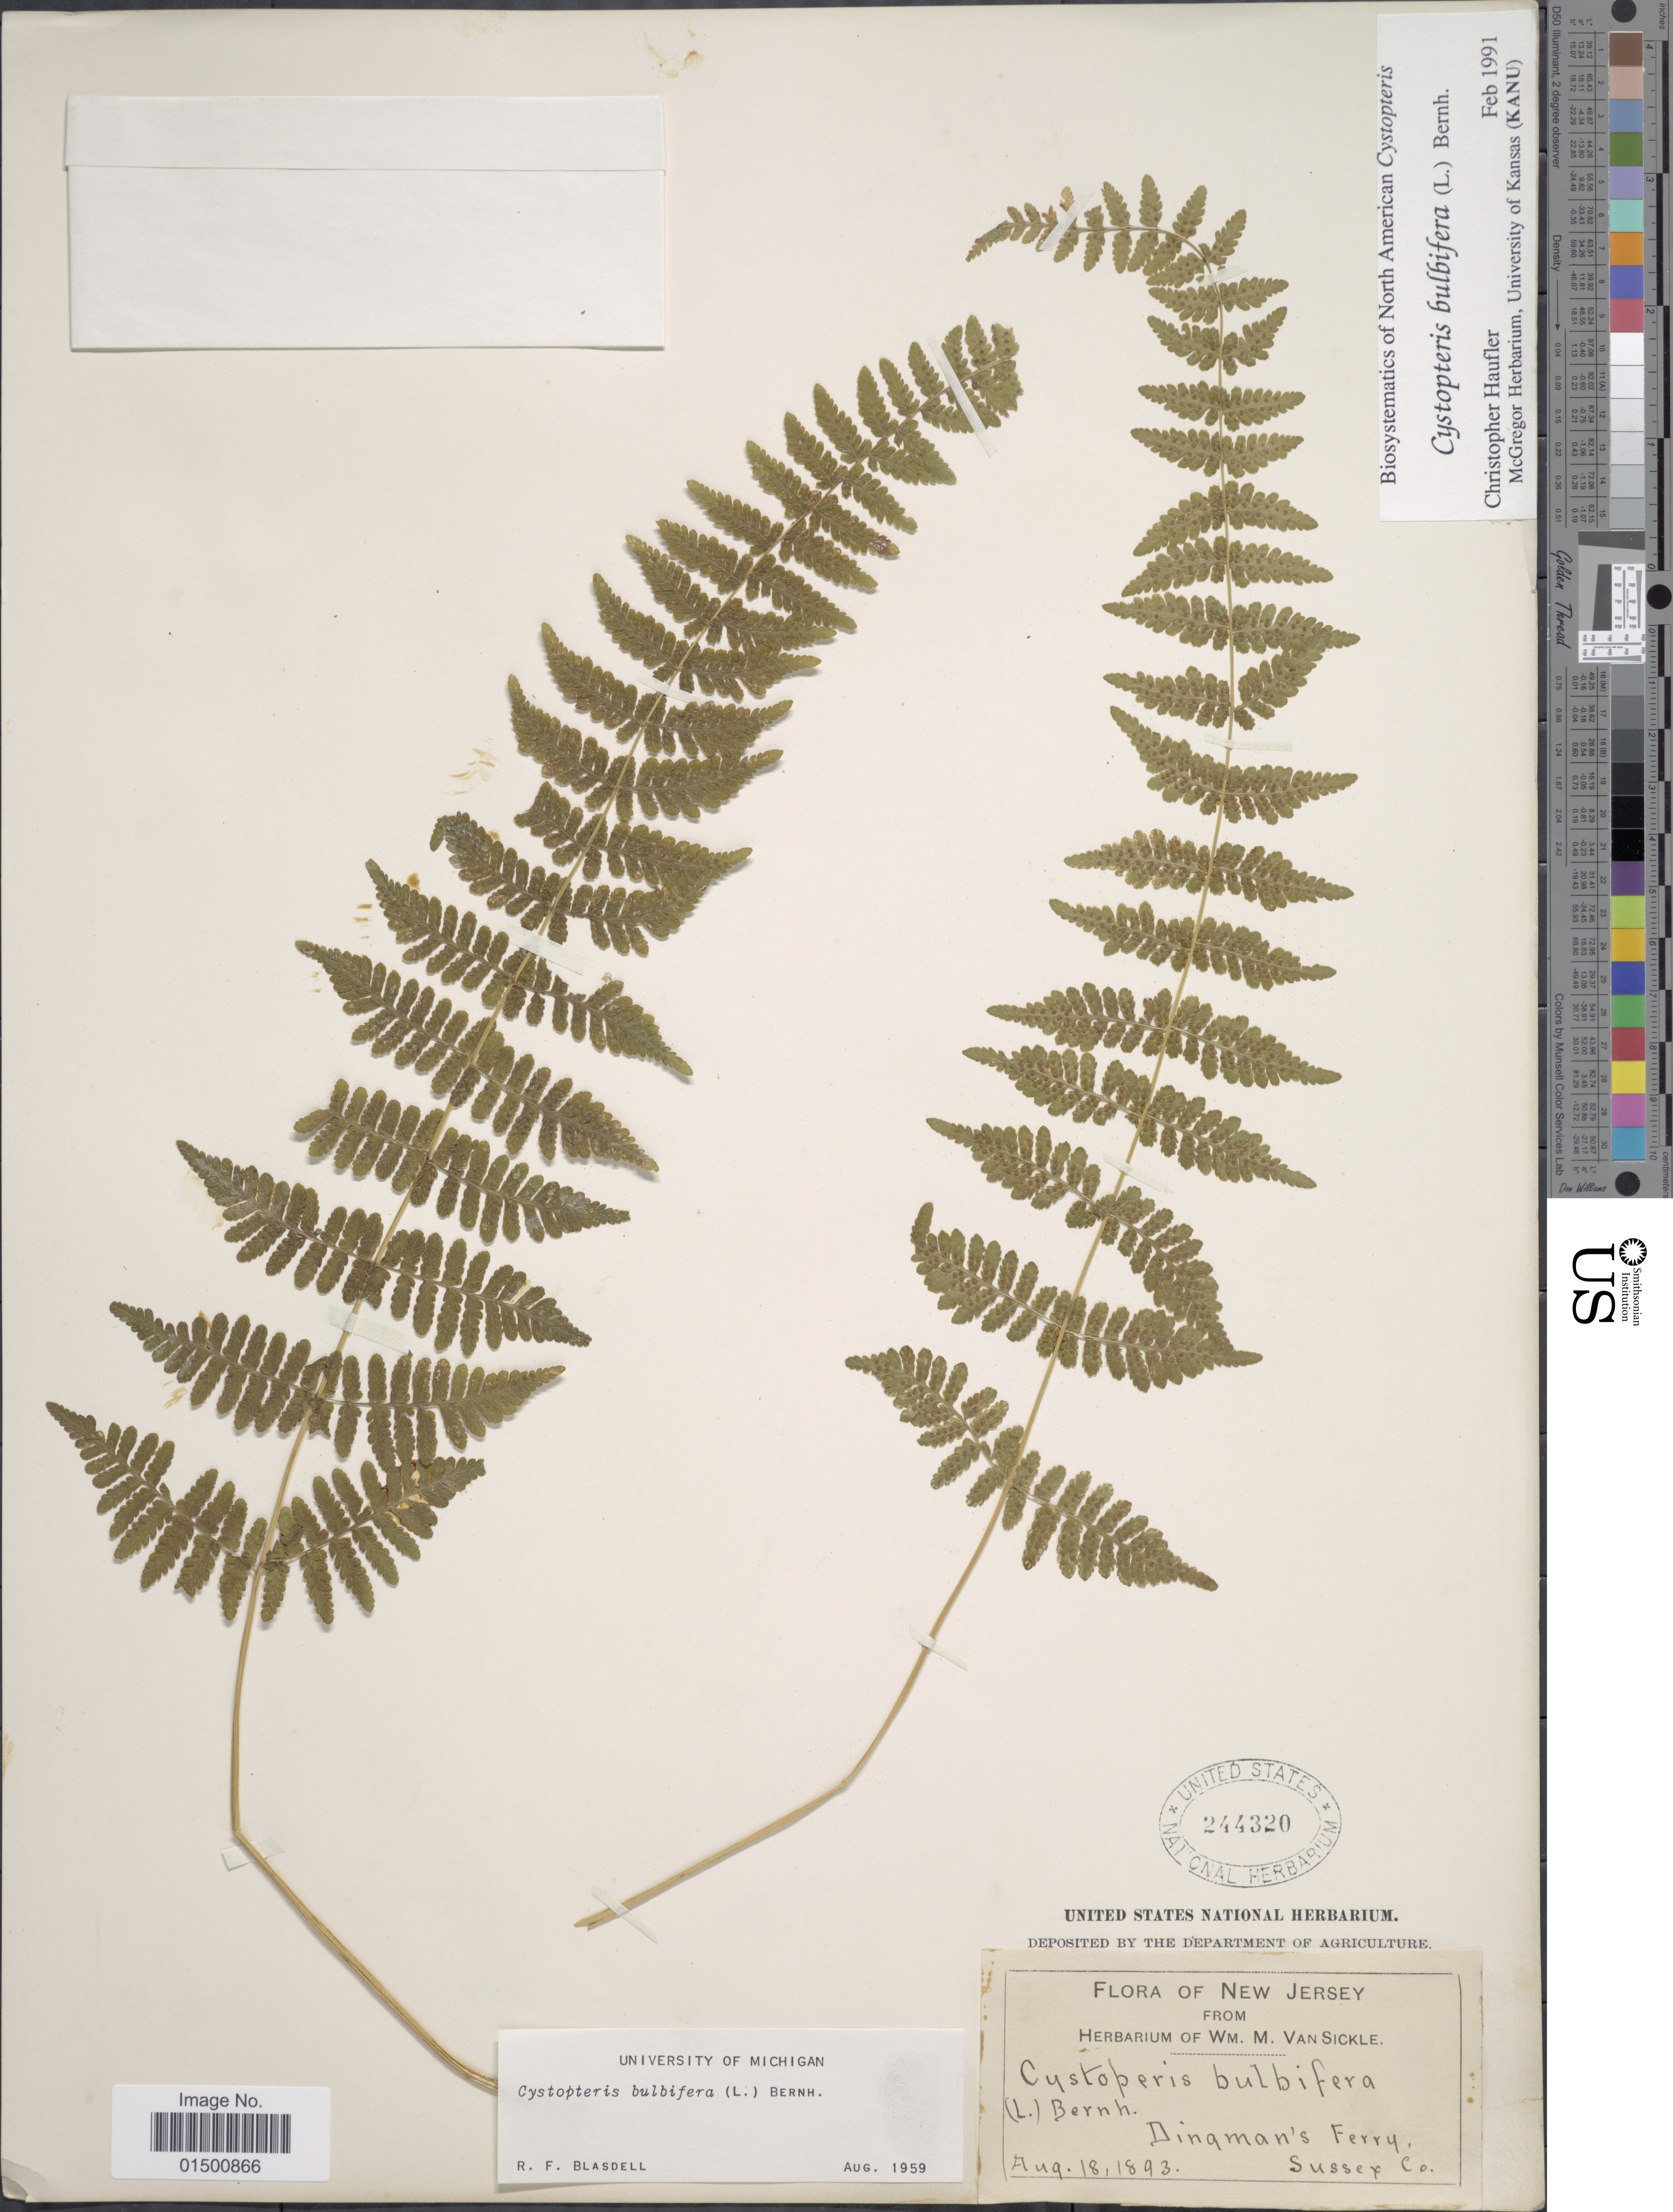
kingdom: Plantae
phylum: Tracheophyta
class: Polypodiopsida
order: Polypodiales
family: Cystopteridaceae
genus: Cystopteris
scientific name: Cystopteris bulbifera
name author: (L.) Bernh.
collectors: ex herb. Wm. M. Van Sickle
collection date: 1893-08-18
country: United States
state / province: New Jersey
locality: Dingman's Ferry, Sussex Co.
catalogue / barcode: US 244320